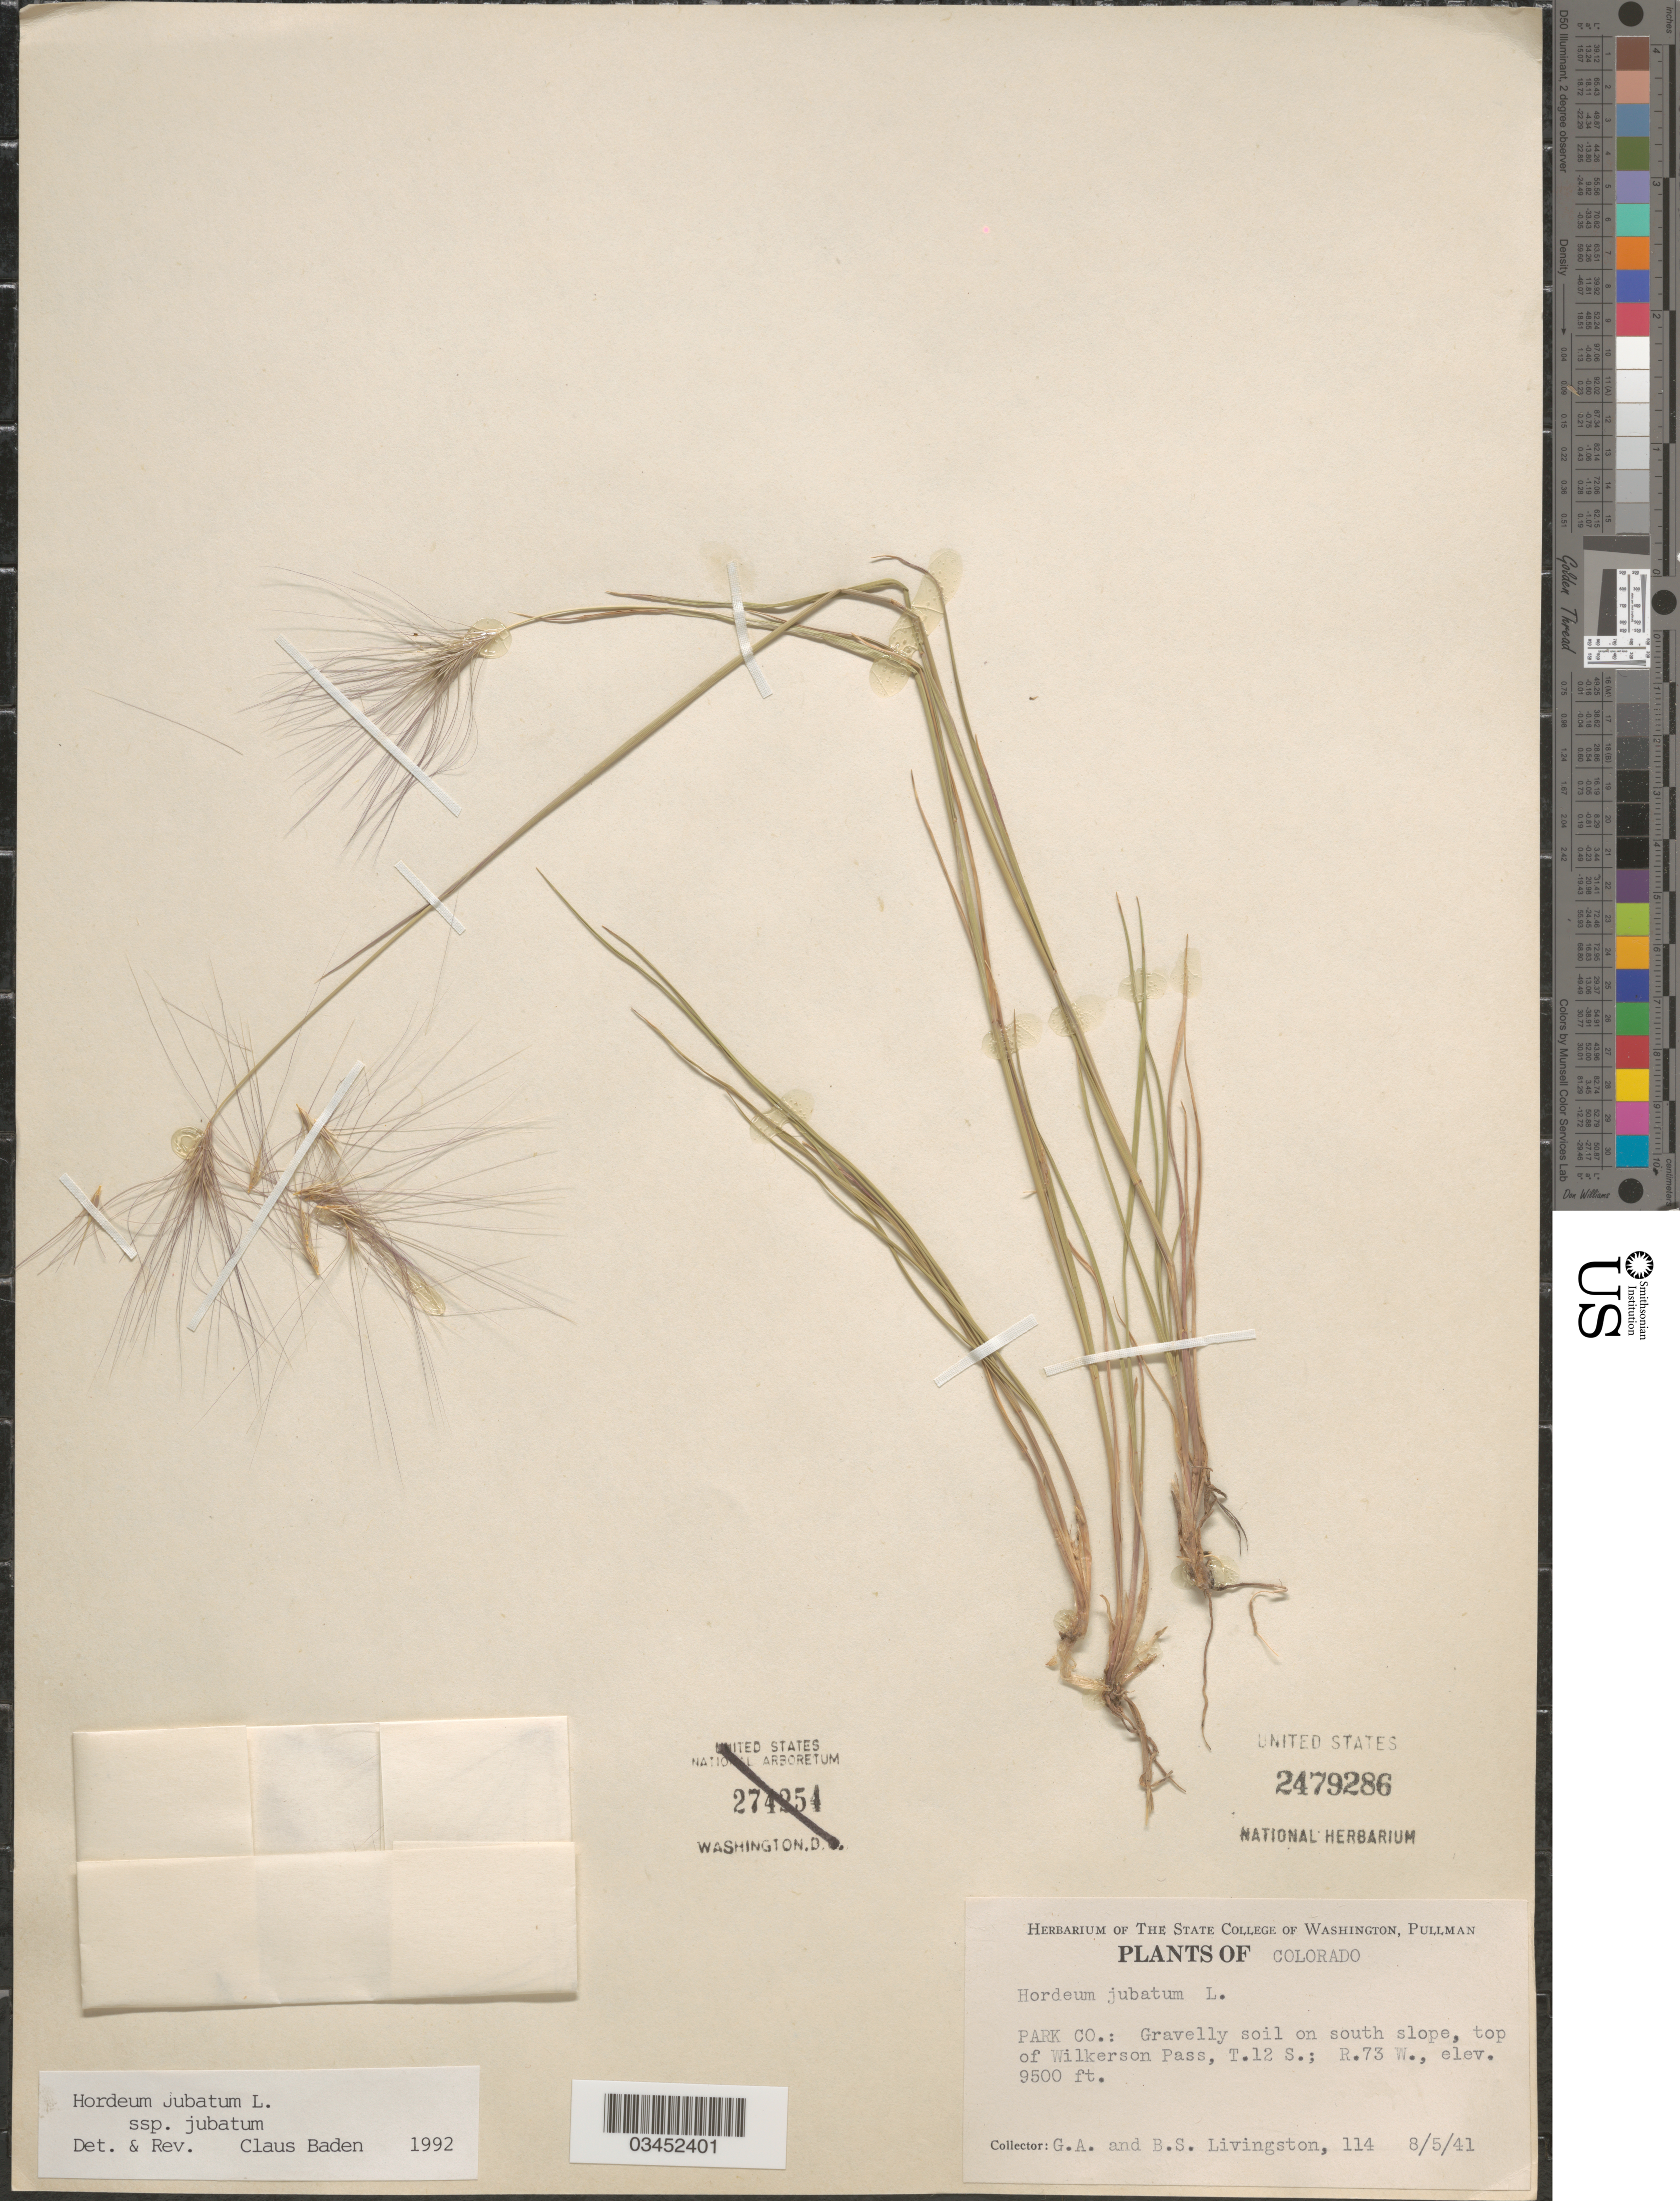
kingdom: Plantae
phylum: Tracheophyta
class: Liliopsida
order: Poales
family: Poaceae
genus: Hordeum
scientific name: Hordeum jubatum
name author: L.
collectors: G. Livingston & B. Livingston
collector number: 114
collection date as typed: Transcribed d/m/y: 5/8/41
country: United States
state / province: Colorado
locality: Park Co.: Gravelly soil on south slope, top of Wilkerson Pass, T.12 S.; R.73 W.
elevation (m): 2896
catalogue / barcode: US 2479286